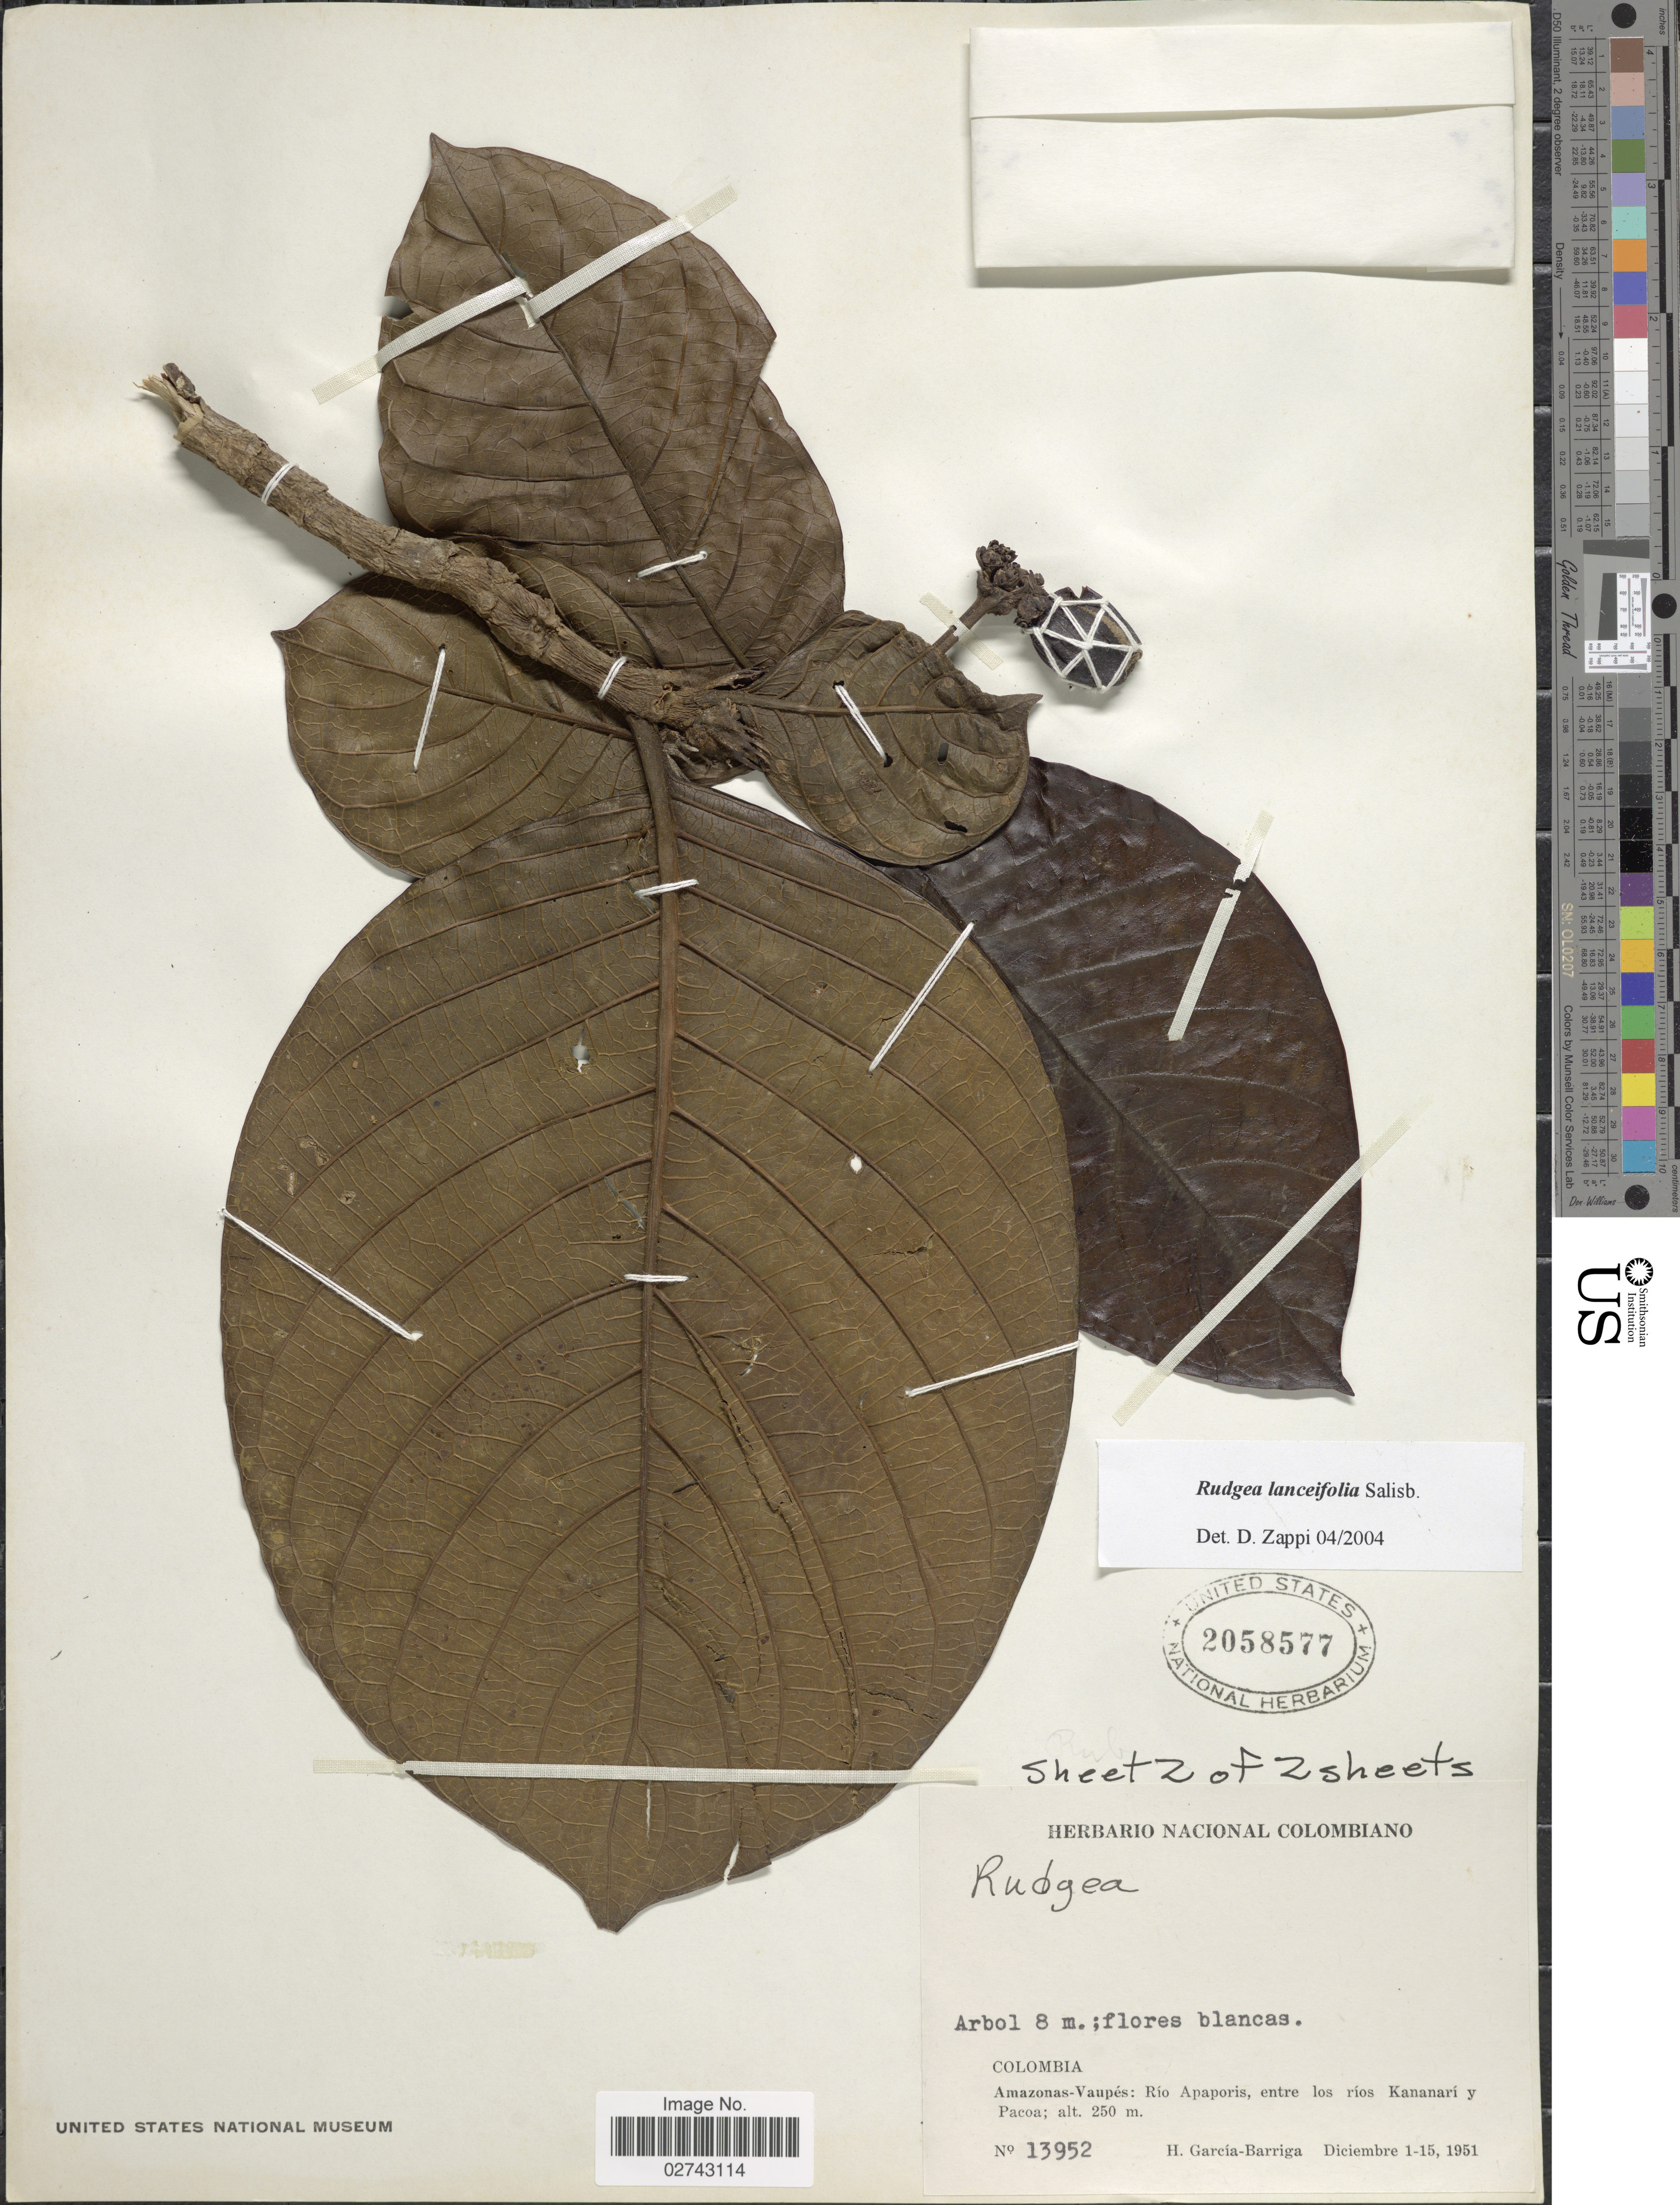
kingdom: Plantae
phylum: Tracheophyta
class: Magnoliopsida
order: Gentianales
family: Rubiaceae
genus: Rudgea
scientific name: Rudgea lanceifolia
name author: Salisb.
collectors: H. García Barriga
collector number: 13952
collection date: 1951-12-01/1951-12-15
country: Colombia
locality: Amazonas-Vaupes: Rio Apaporis, entre los rios Kananari y Pacoa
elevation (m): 250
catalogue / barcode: US 2058577